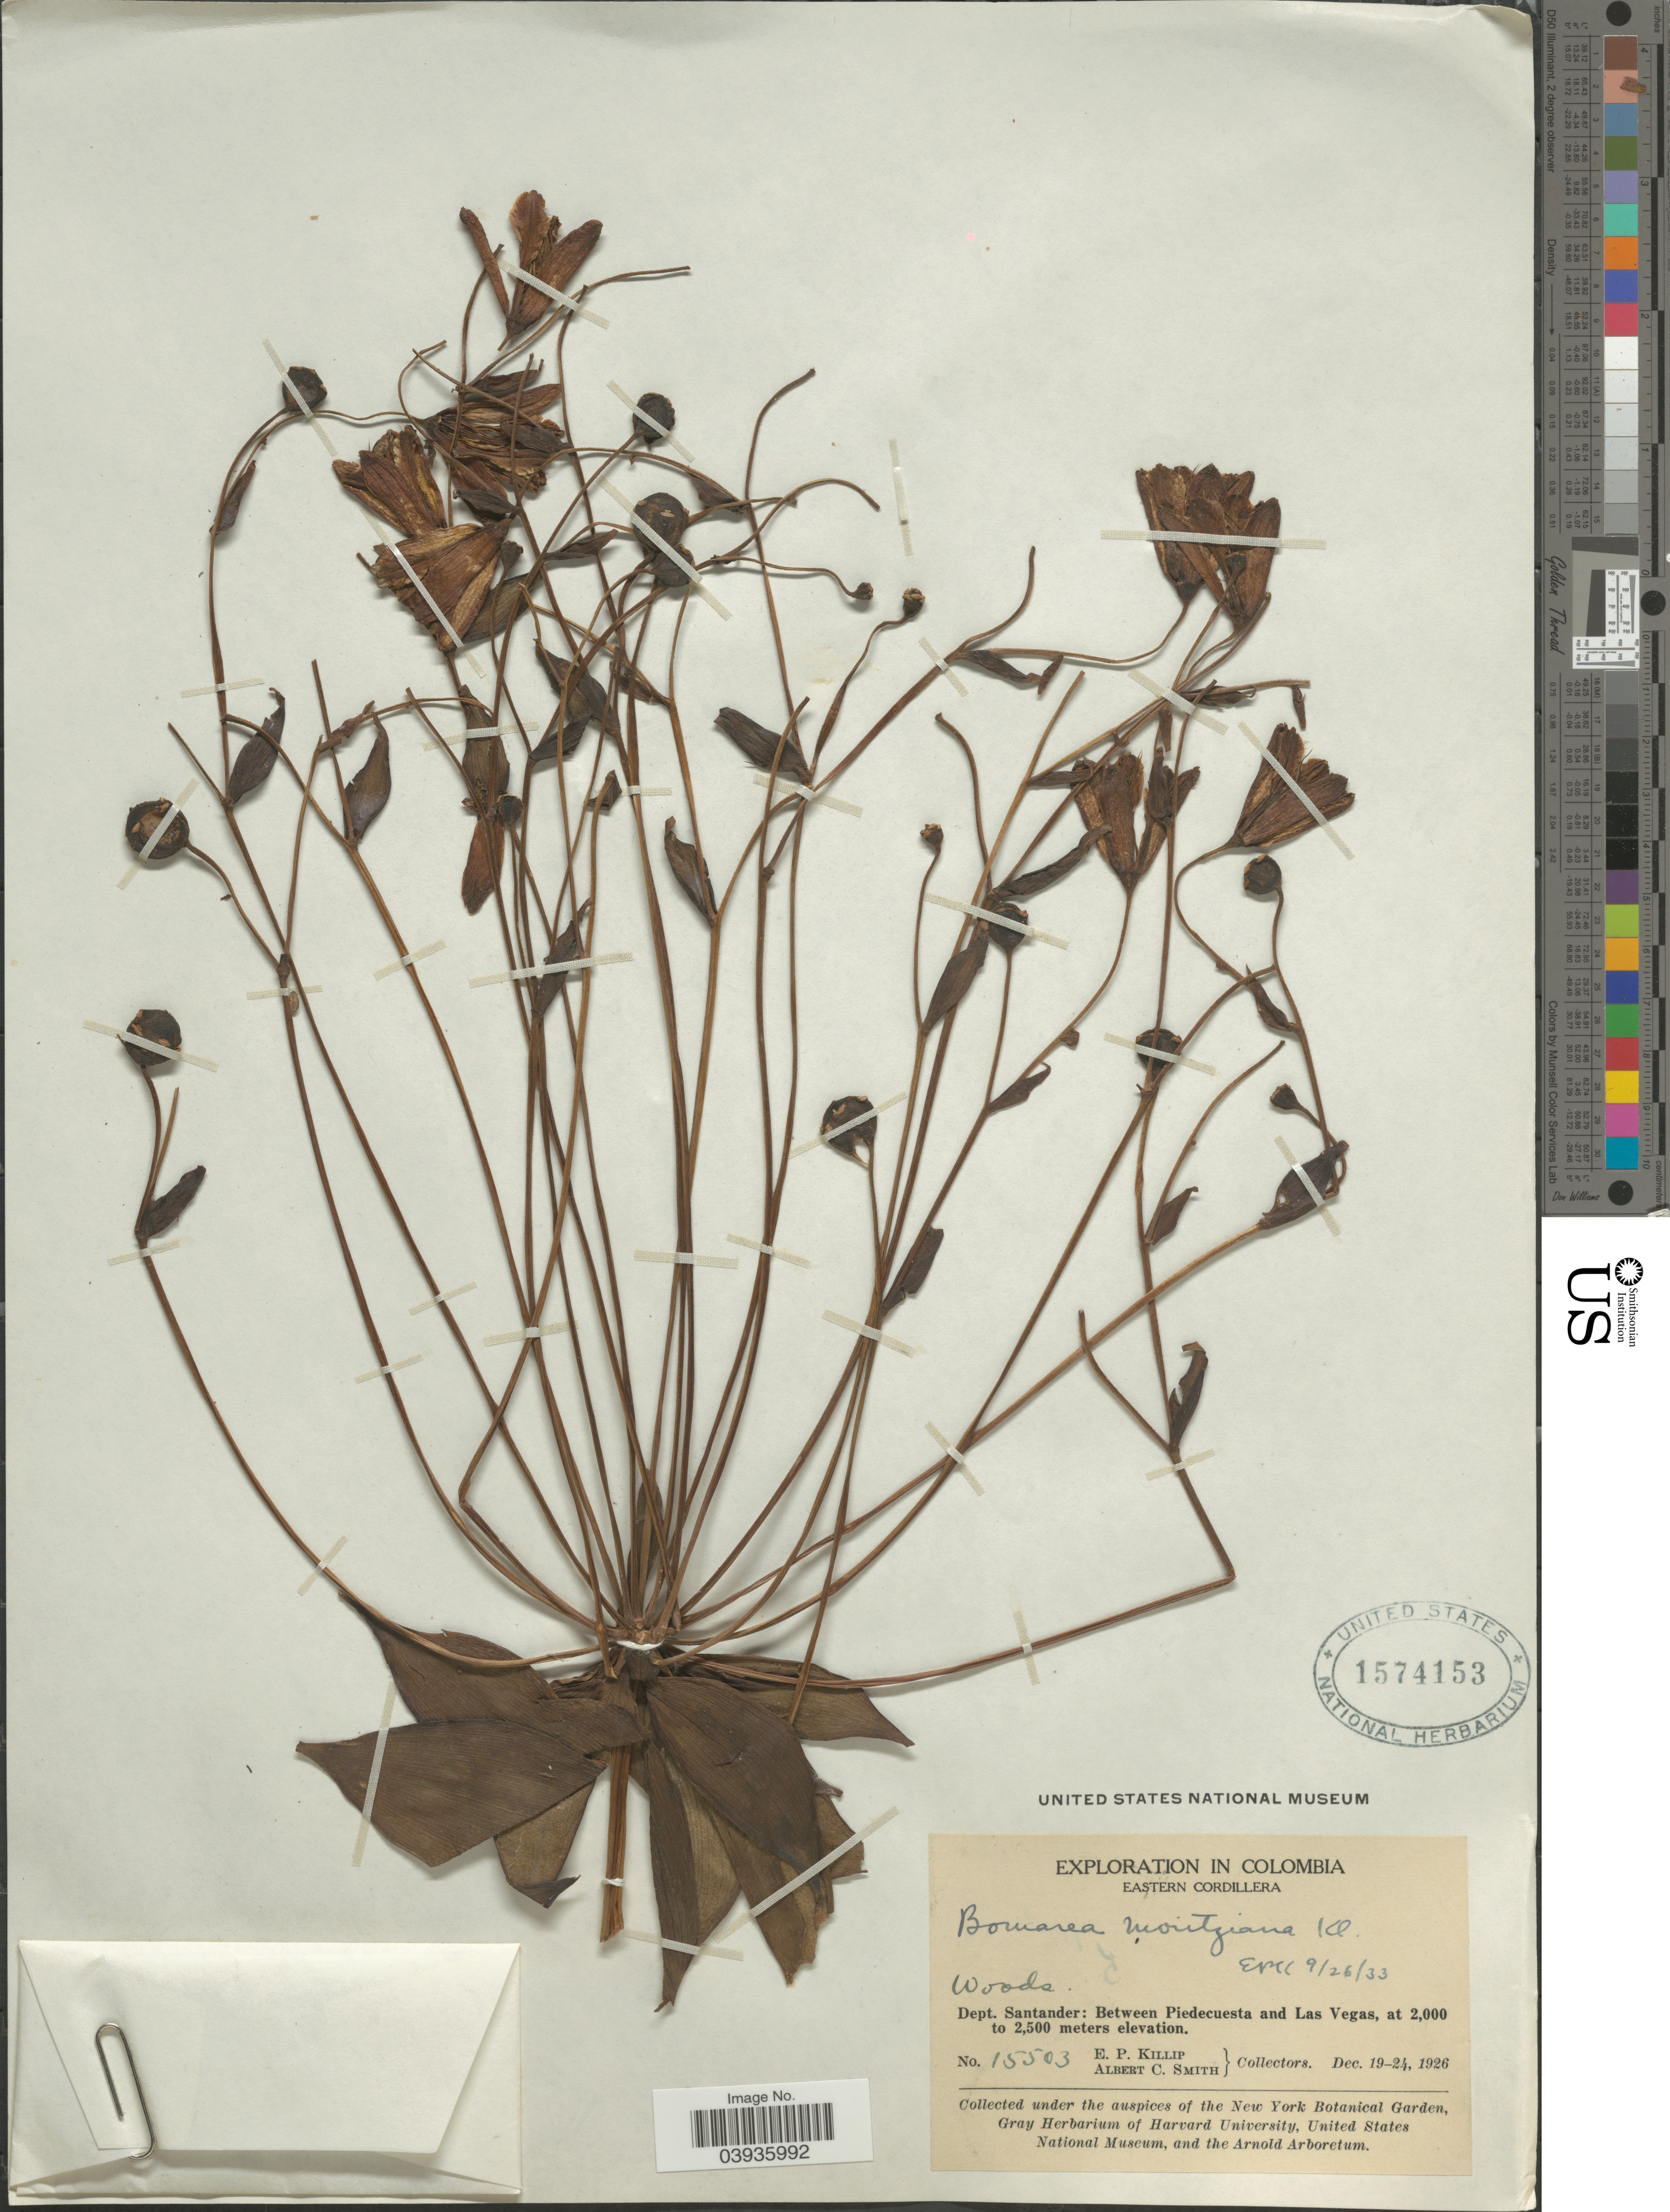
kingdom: Plantae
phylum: Tracheophyta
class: Liliopsida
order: Liliales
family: Alstroemeriaceae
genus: Bomarea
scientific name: Bomarea moritziana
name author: Klotzsch ex Kunth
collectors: E. P. Killip & A. C. Smith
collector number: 15503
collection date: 1926-12-19/1926-12-24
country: Colombia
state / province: Santander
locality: Eastern Cordillera. Dept. Santander: Between Piedecuesta and Las Vegas.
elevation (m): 2000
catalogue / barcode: US 1574153